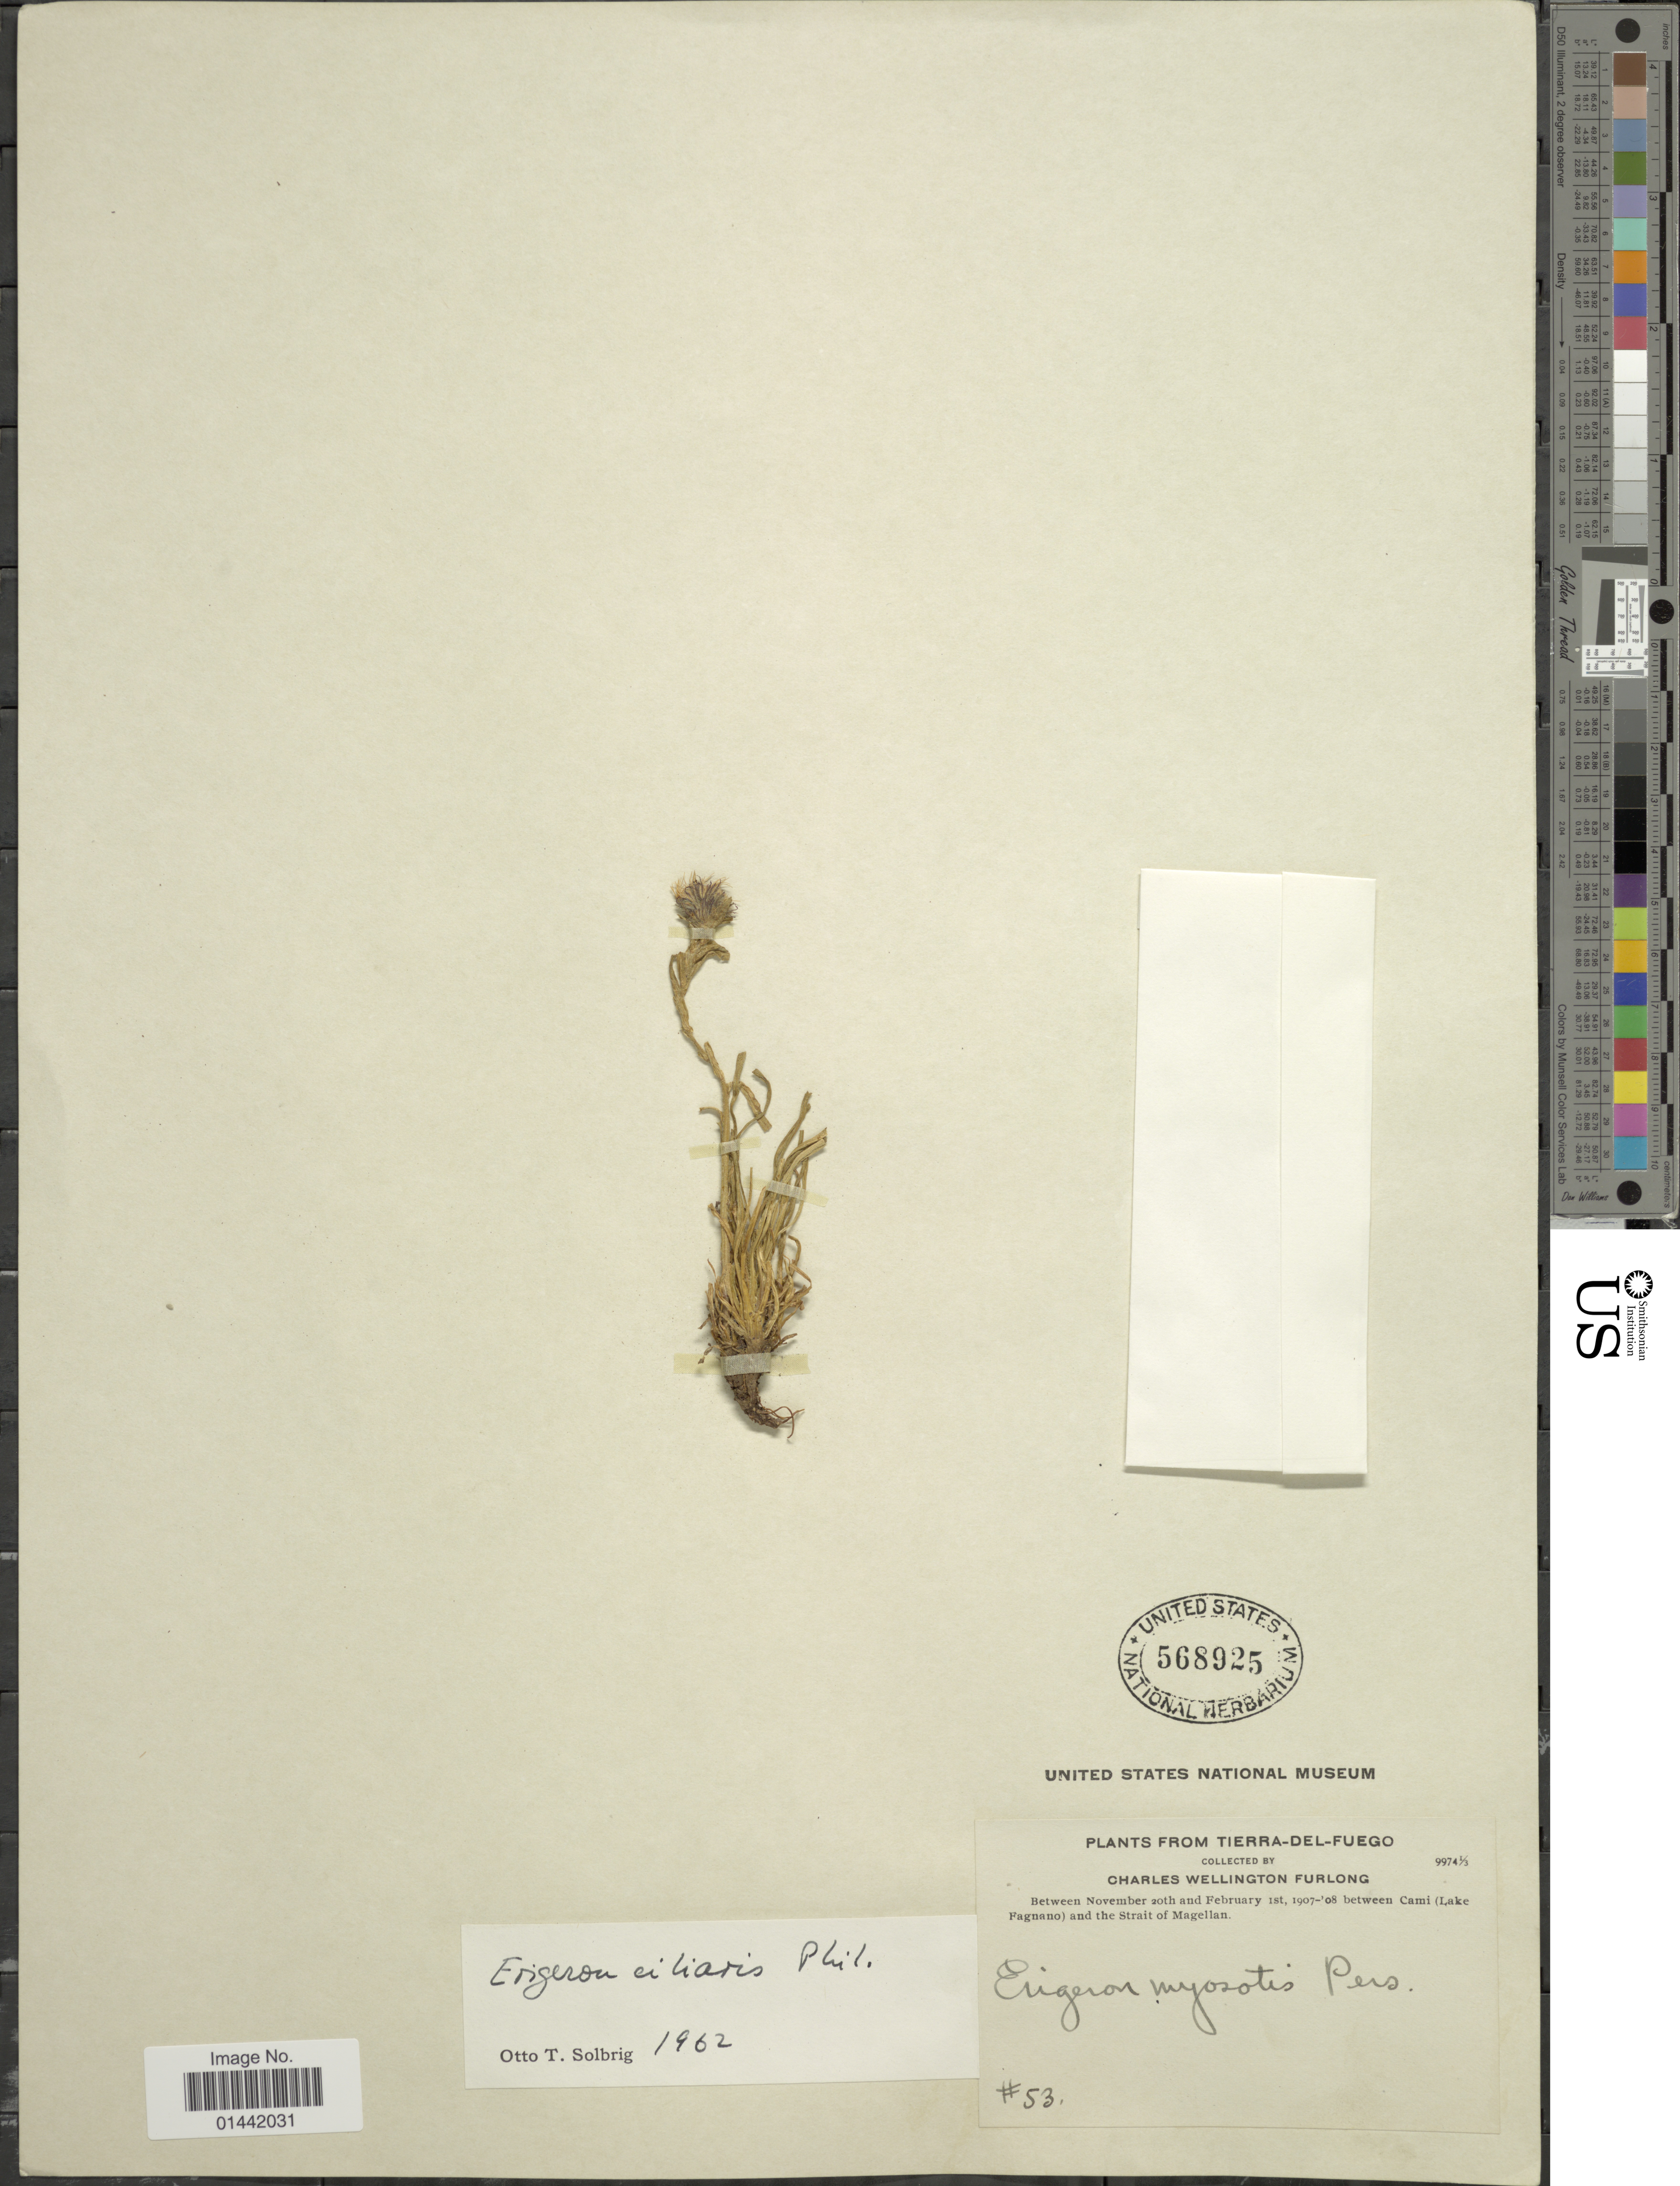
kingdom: Plantae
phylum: Tracheophyta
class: Magnoliopsida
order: Asterales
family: Asteraceae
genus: Erigeron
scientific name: Erigeron ciliaris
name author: Phil.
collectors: C. Furlong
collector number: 53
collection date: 1907-11-20/1908-02-01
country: Argentina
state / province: Tierra del Fuego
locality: Between Cami (Lake Fagnano) and the Strait of Magellan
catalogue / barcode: US 568925